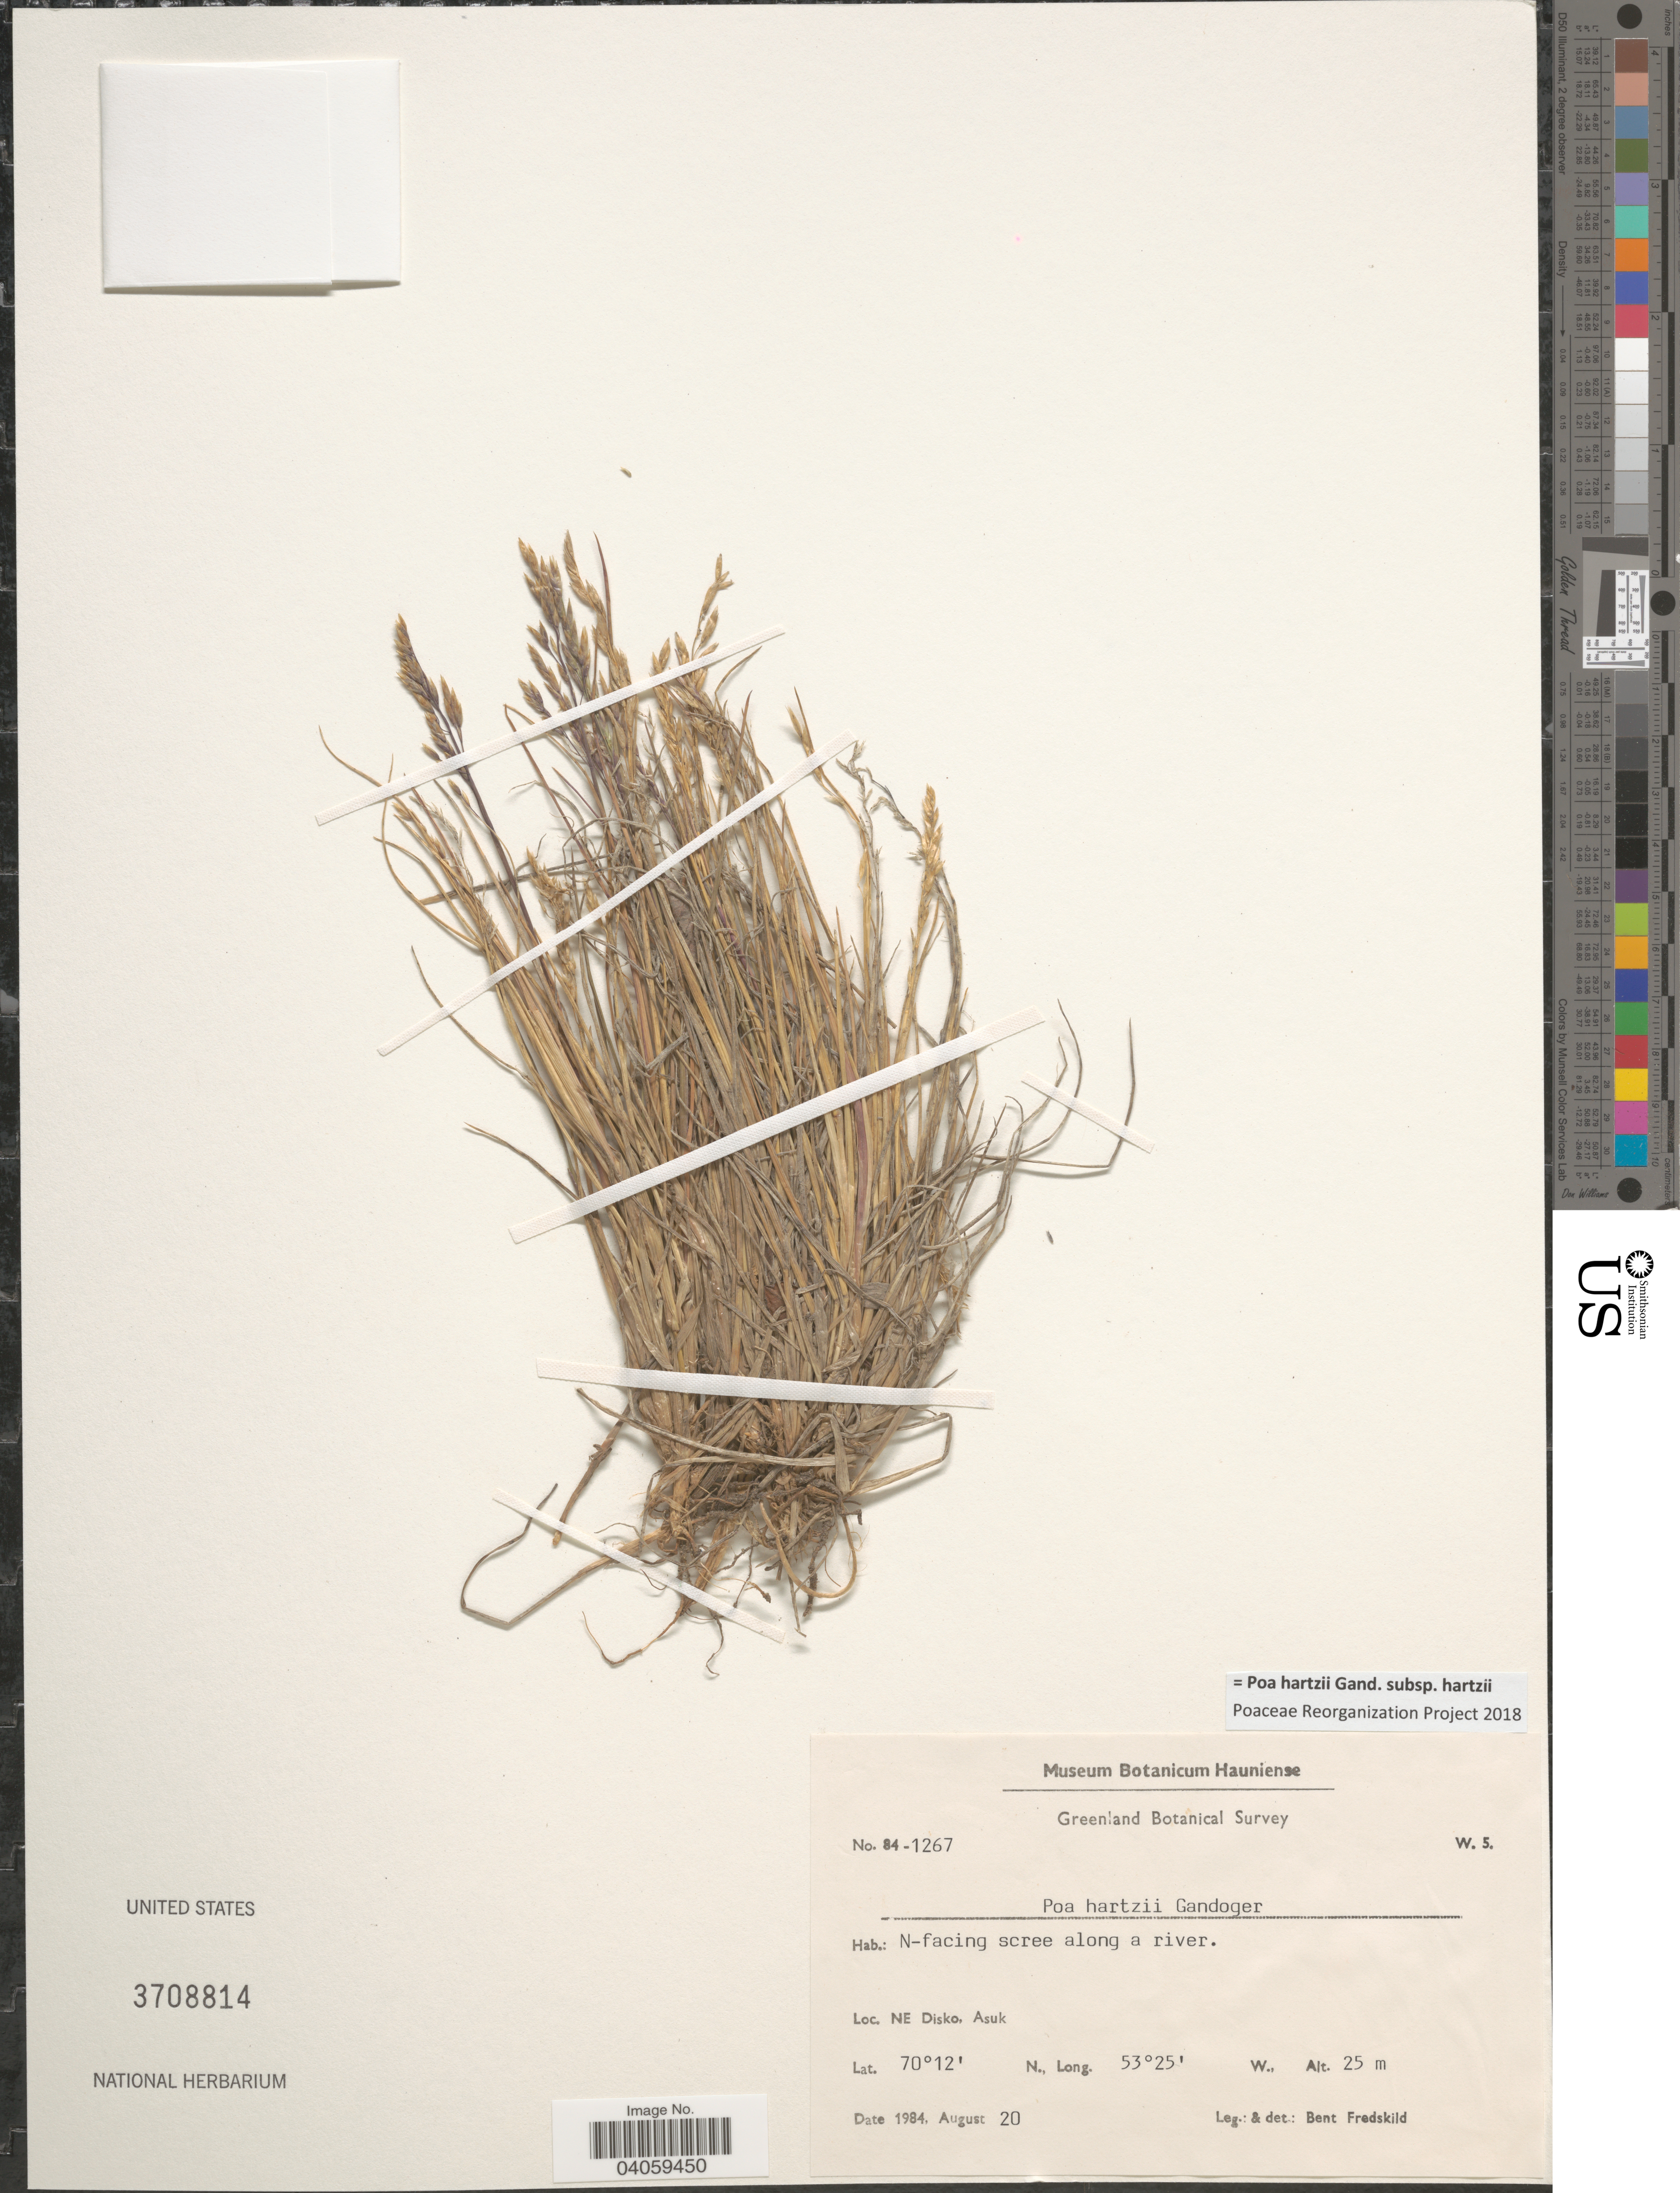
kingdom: Plantae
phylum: Tracheophyta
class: Liliopsida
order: Poales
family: Poaceae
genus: Poa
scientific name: Poa hartzii subsp. hartzii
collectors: B. Fredskild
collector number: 84-1267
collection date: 1984-08-20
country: Greenland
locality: N-facing sree along a river. NE Disko, Asuk.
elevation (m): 25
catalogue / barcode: US 3708814